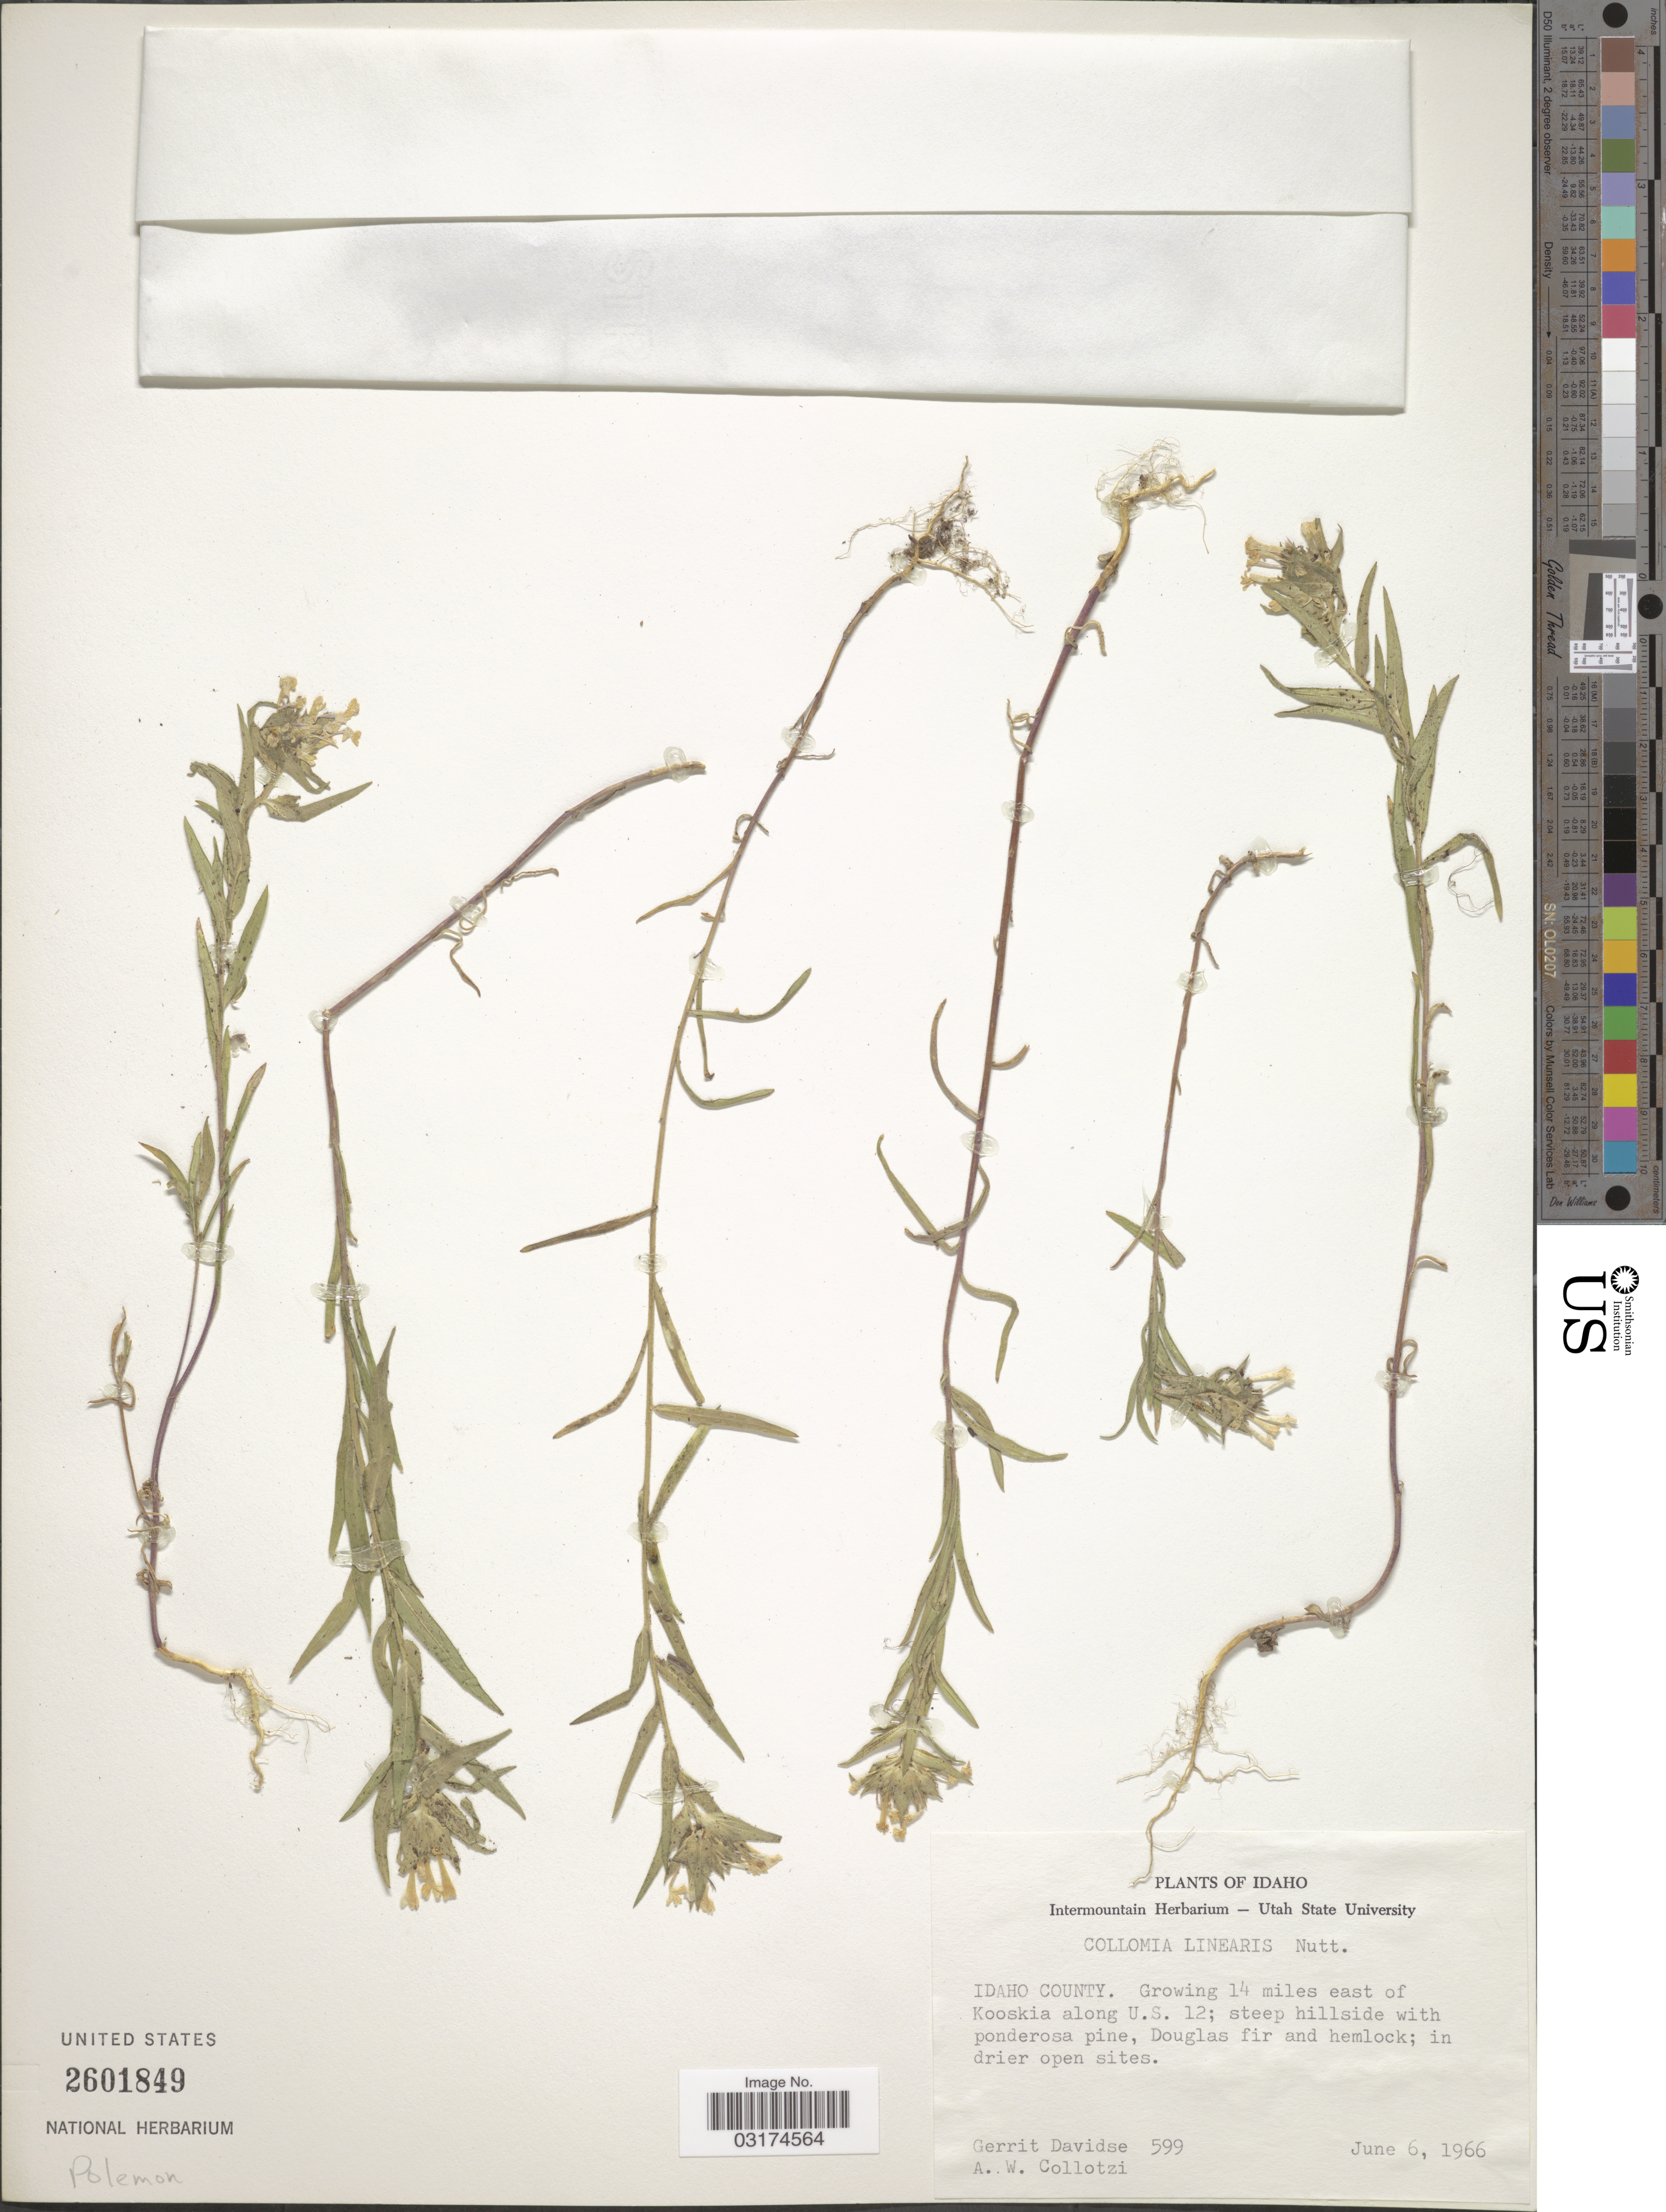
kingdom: Plantae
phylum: Tracheophyta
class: Magnoliopsida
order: Ericales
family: Polemoniaceae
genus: Collomia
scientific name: Collomia linearis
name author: Nutt.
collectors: G. Davidse & A. W. Collotzi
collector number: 599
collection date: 1966-06-06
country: United States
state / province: Idaho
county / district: Idaho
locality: Growing 14 miles east of Kooskia along U.S. 12.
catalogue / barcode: US 2601849